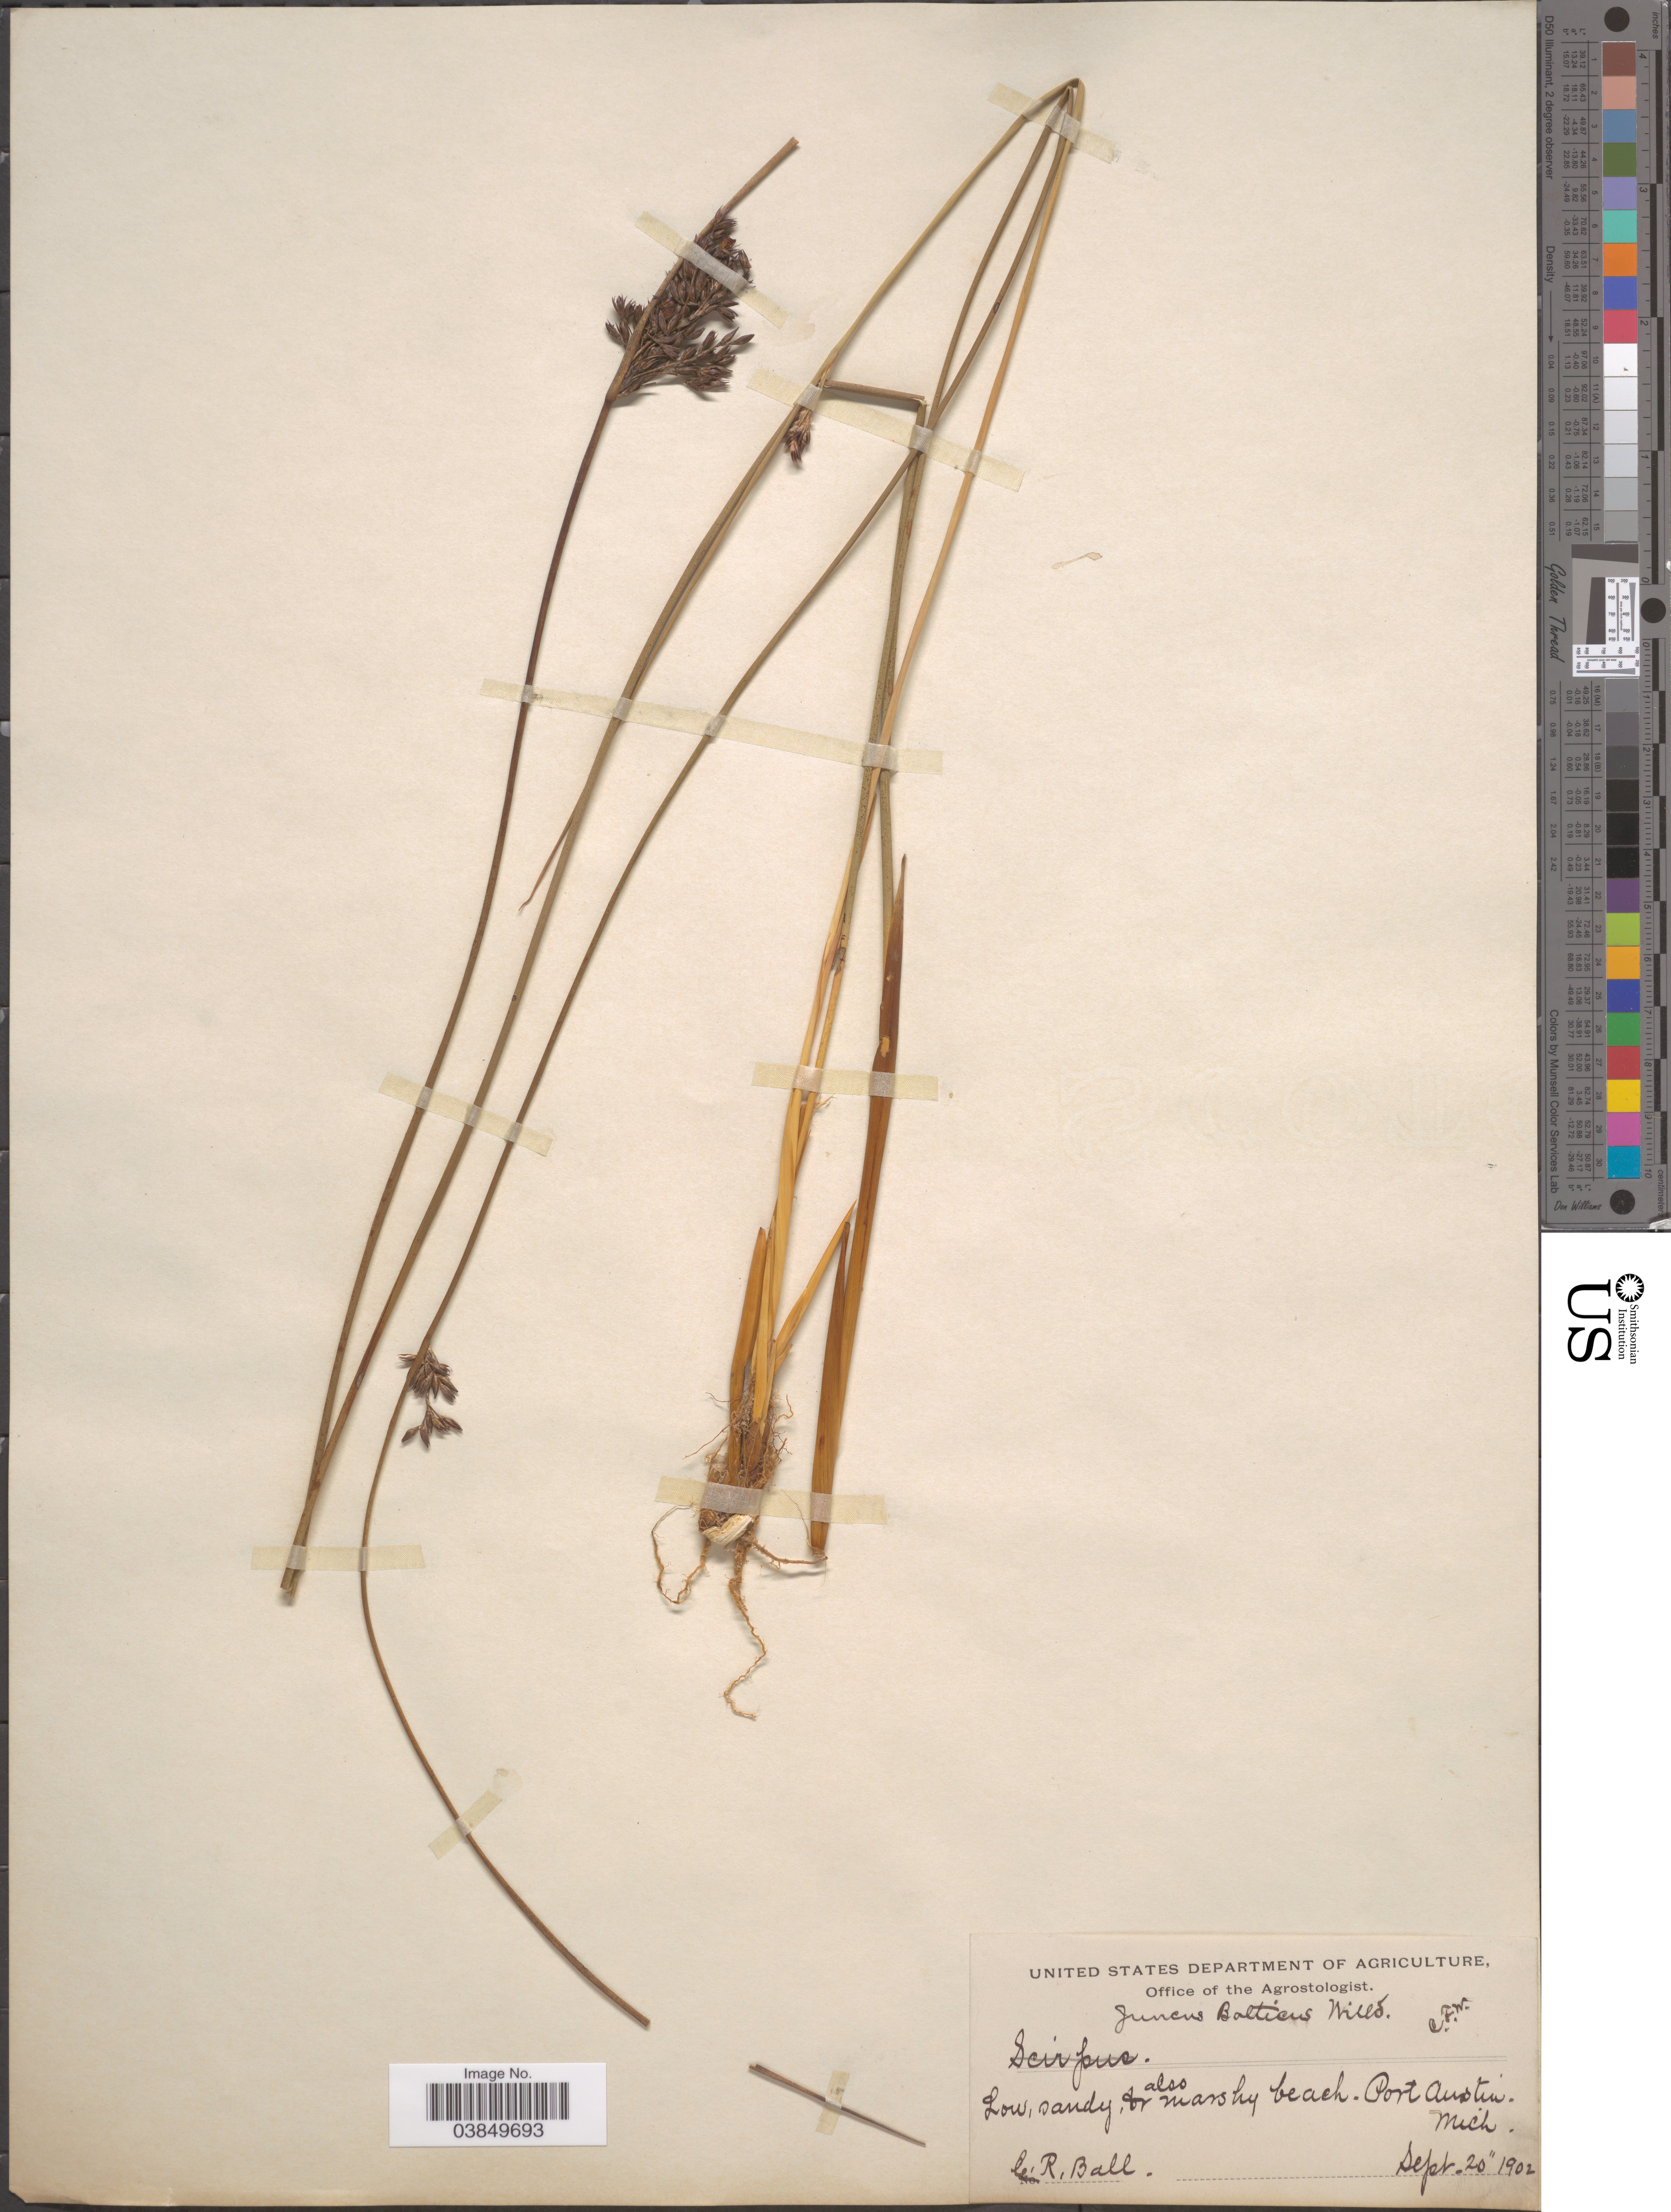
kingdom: Plantae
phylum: Tracheophyta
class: Liliopsida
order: Poales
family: Juncaceae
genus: Juncus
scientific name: Juncus balticus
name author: Willd.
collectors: C. R. Ball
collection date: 1902-09-20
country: United States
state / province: Michigan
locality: Port Austin.